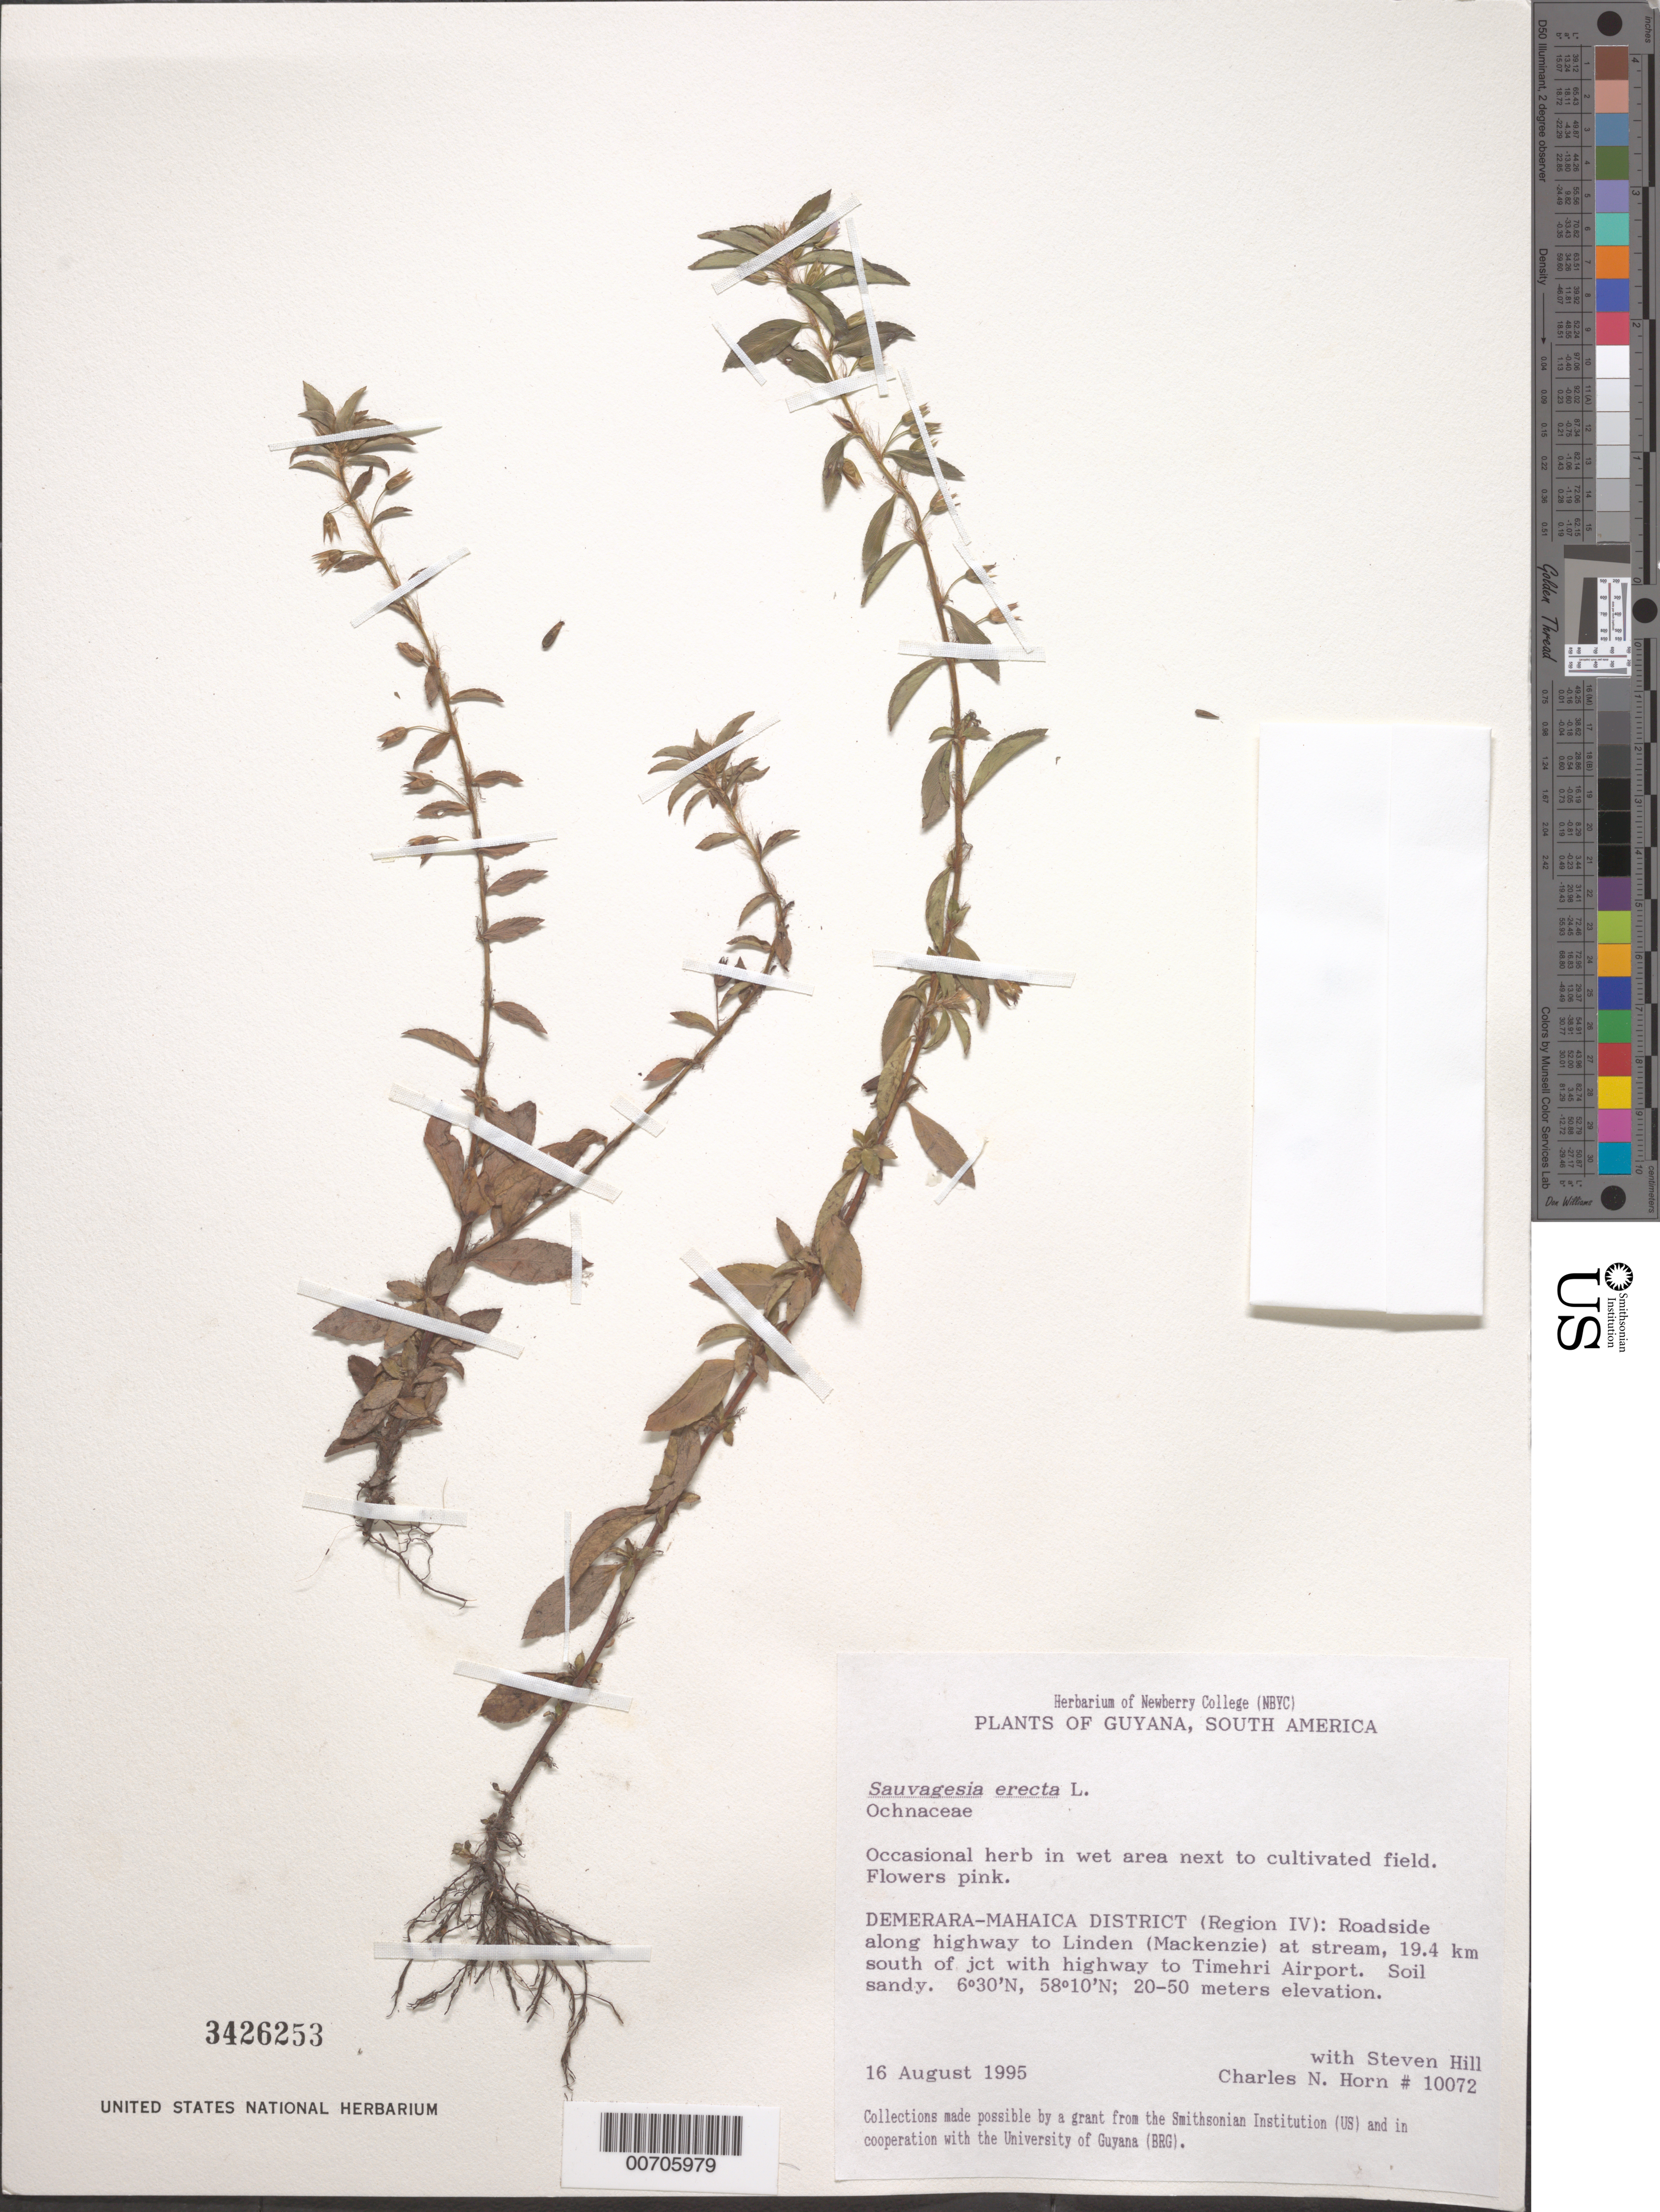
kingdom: Plantae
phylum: Tracheophyta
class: Magnoliopsida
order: Malpighiales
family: Ochnaceae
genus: Sauvagesia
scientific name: Sauvagesia erecta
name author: L.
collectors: C. N. Horn & S. Hill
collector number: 10072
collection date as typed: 16-Aug-95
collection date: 1995-08-16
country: Guyana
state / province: Demerara-Mahaica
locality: Linden (Mackenzie) Hwy., 19.4 km S of juct. with hwy to Timehri Airport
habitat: Wet area next to cultivated field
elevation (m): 20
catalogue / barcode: US 3426253